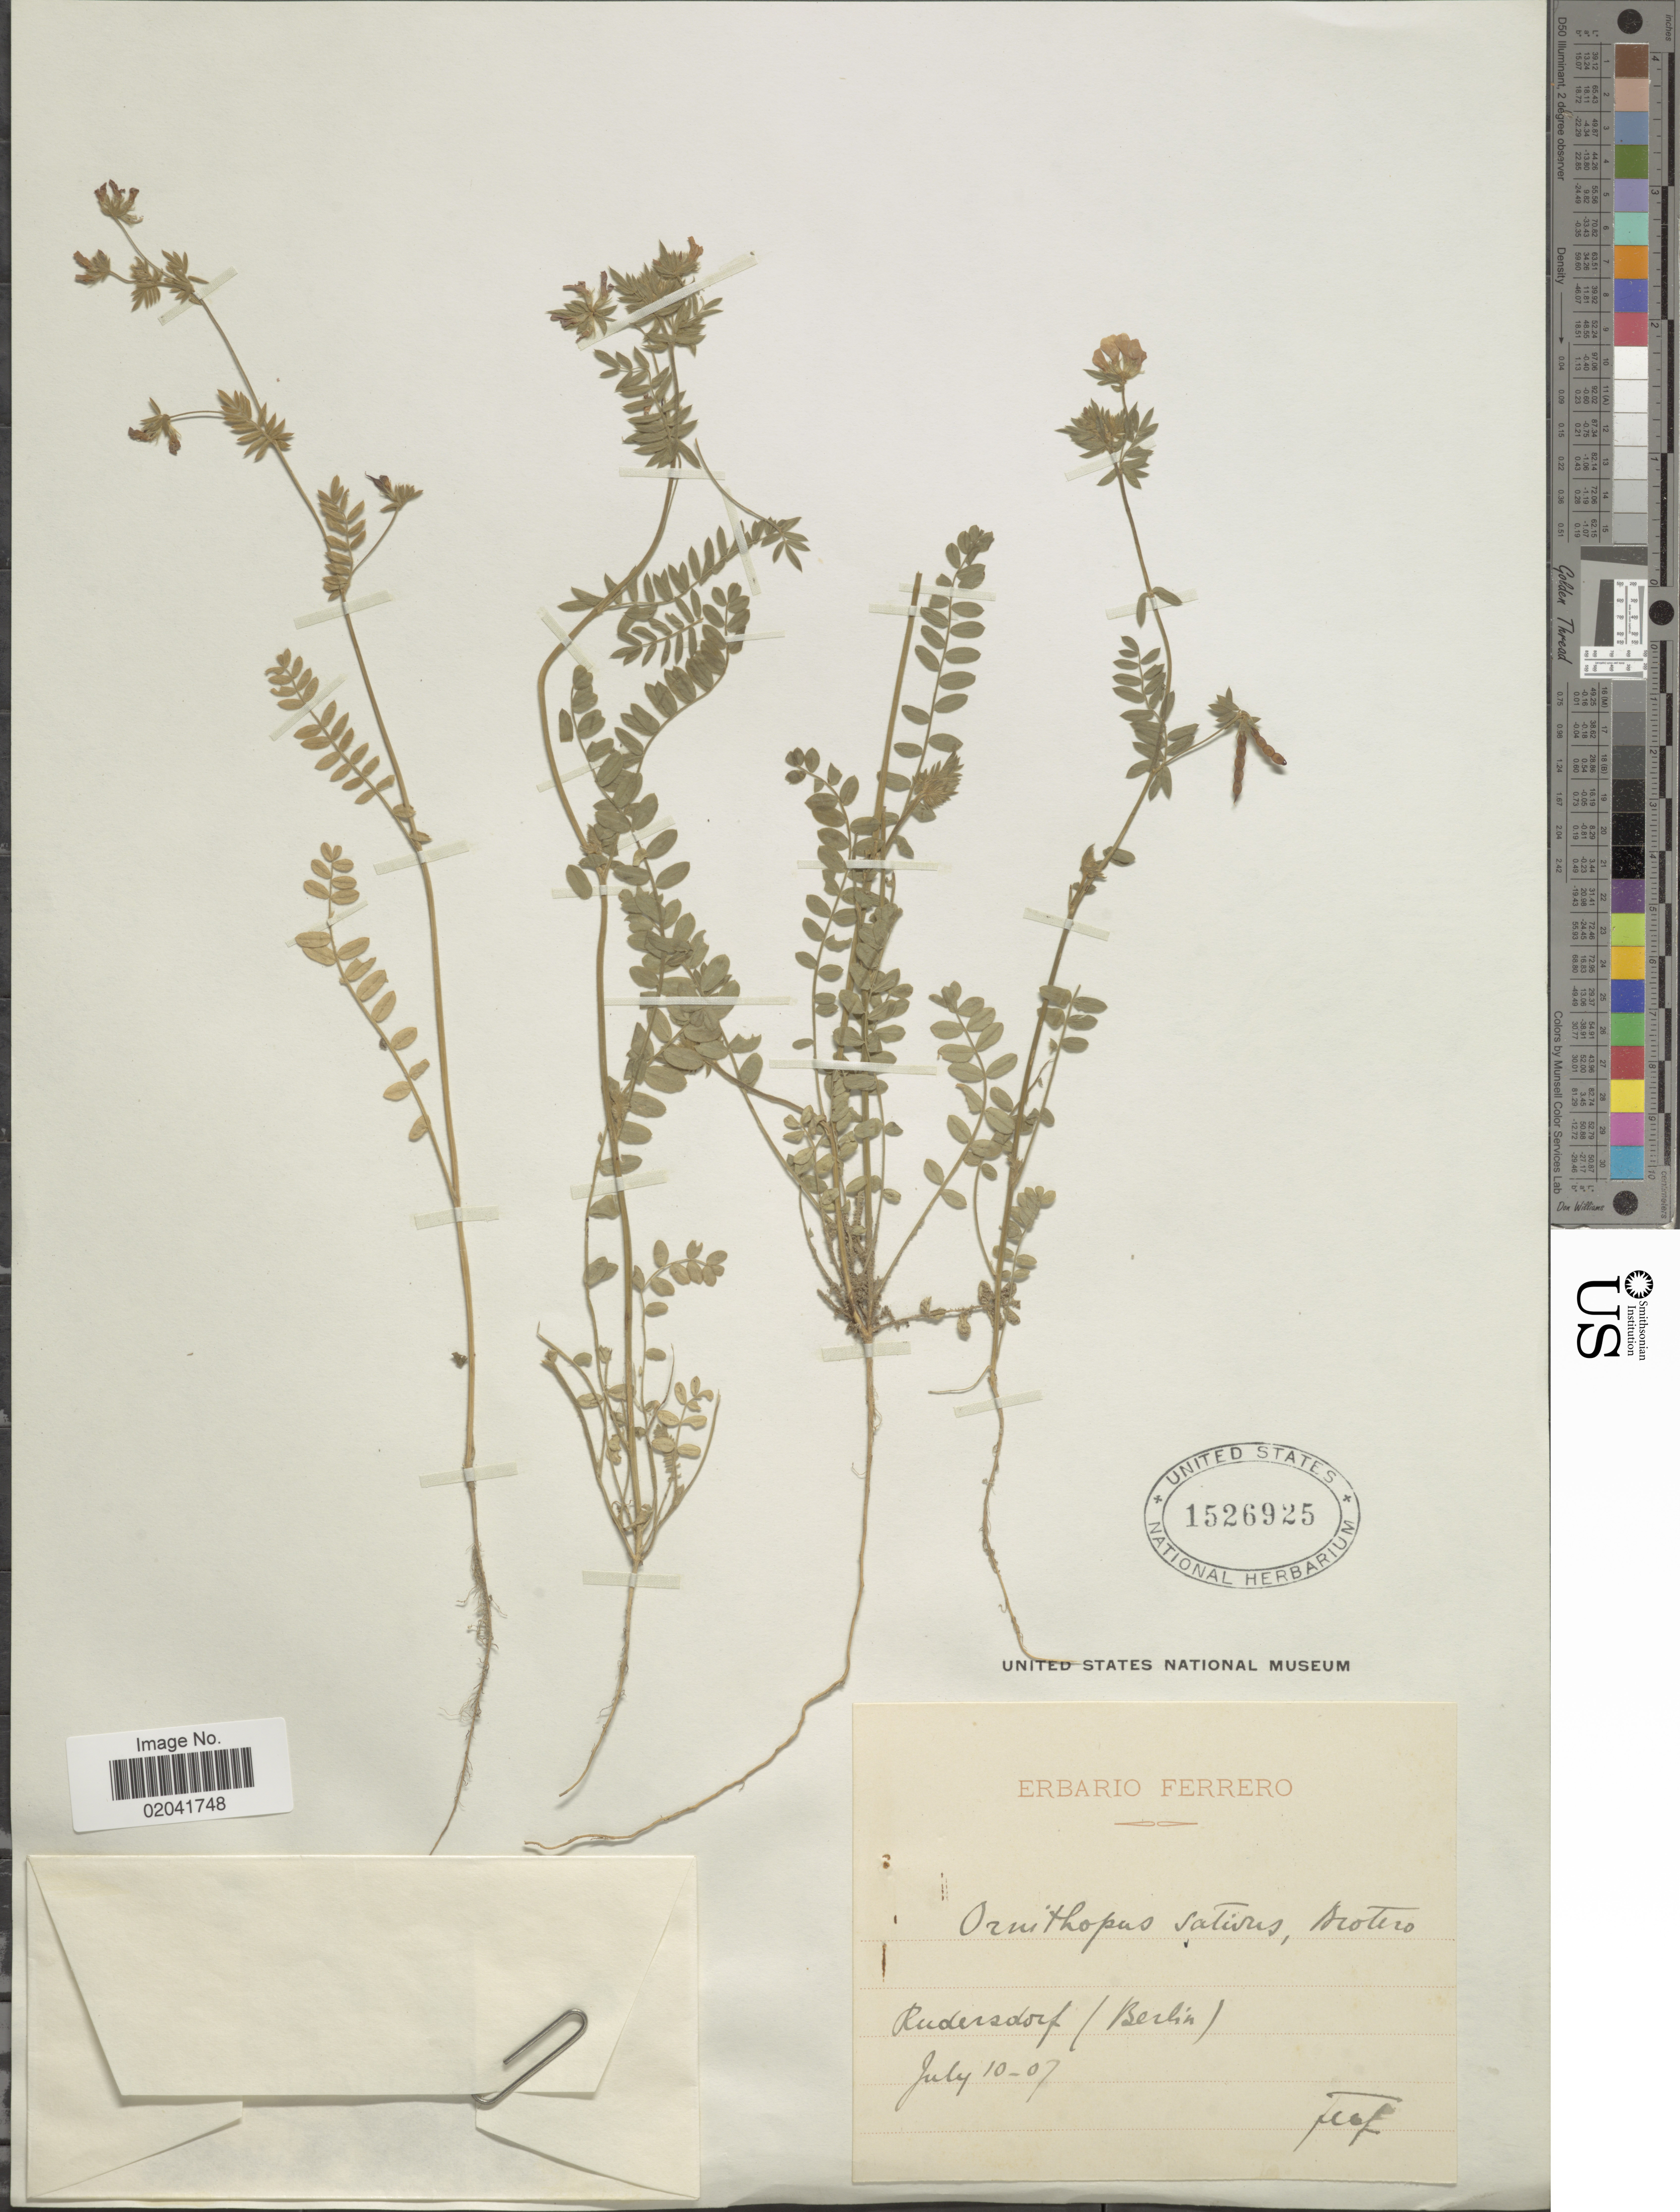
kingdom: Plantae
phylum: Tracheophyta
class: Magnoliopsida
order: Fabales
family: Fabaceae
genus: Ornithopus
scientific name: Ornithopus sativus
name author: Brot.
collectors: F. Ferrero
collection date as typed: Transcribed d/m/y: 10/7/7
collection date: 1907-07-10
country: Germany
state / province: Berlin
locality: Rudersdorf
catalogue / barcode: US 1526925